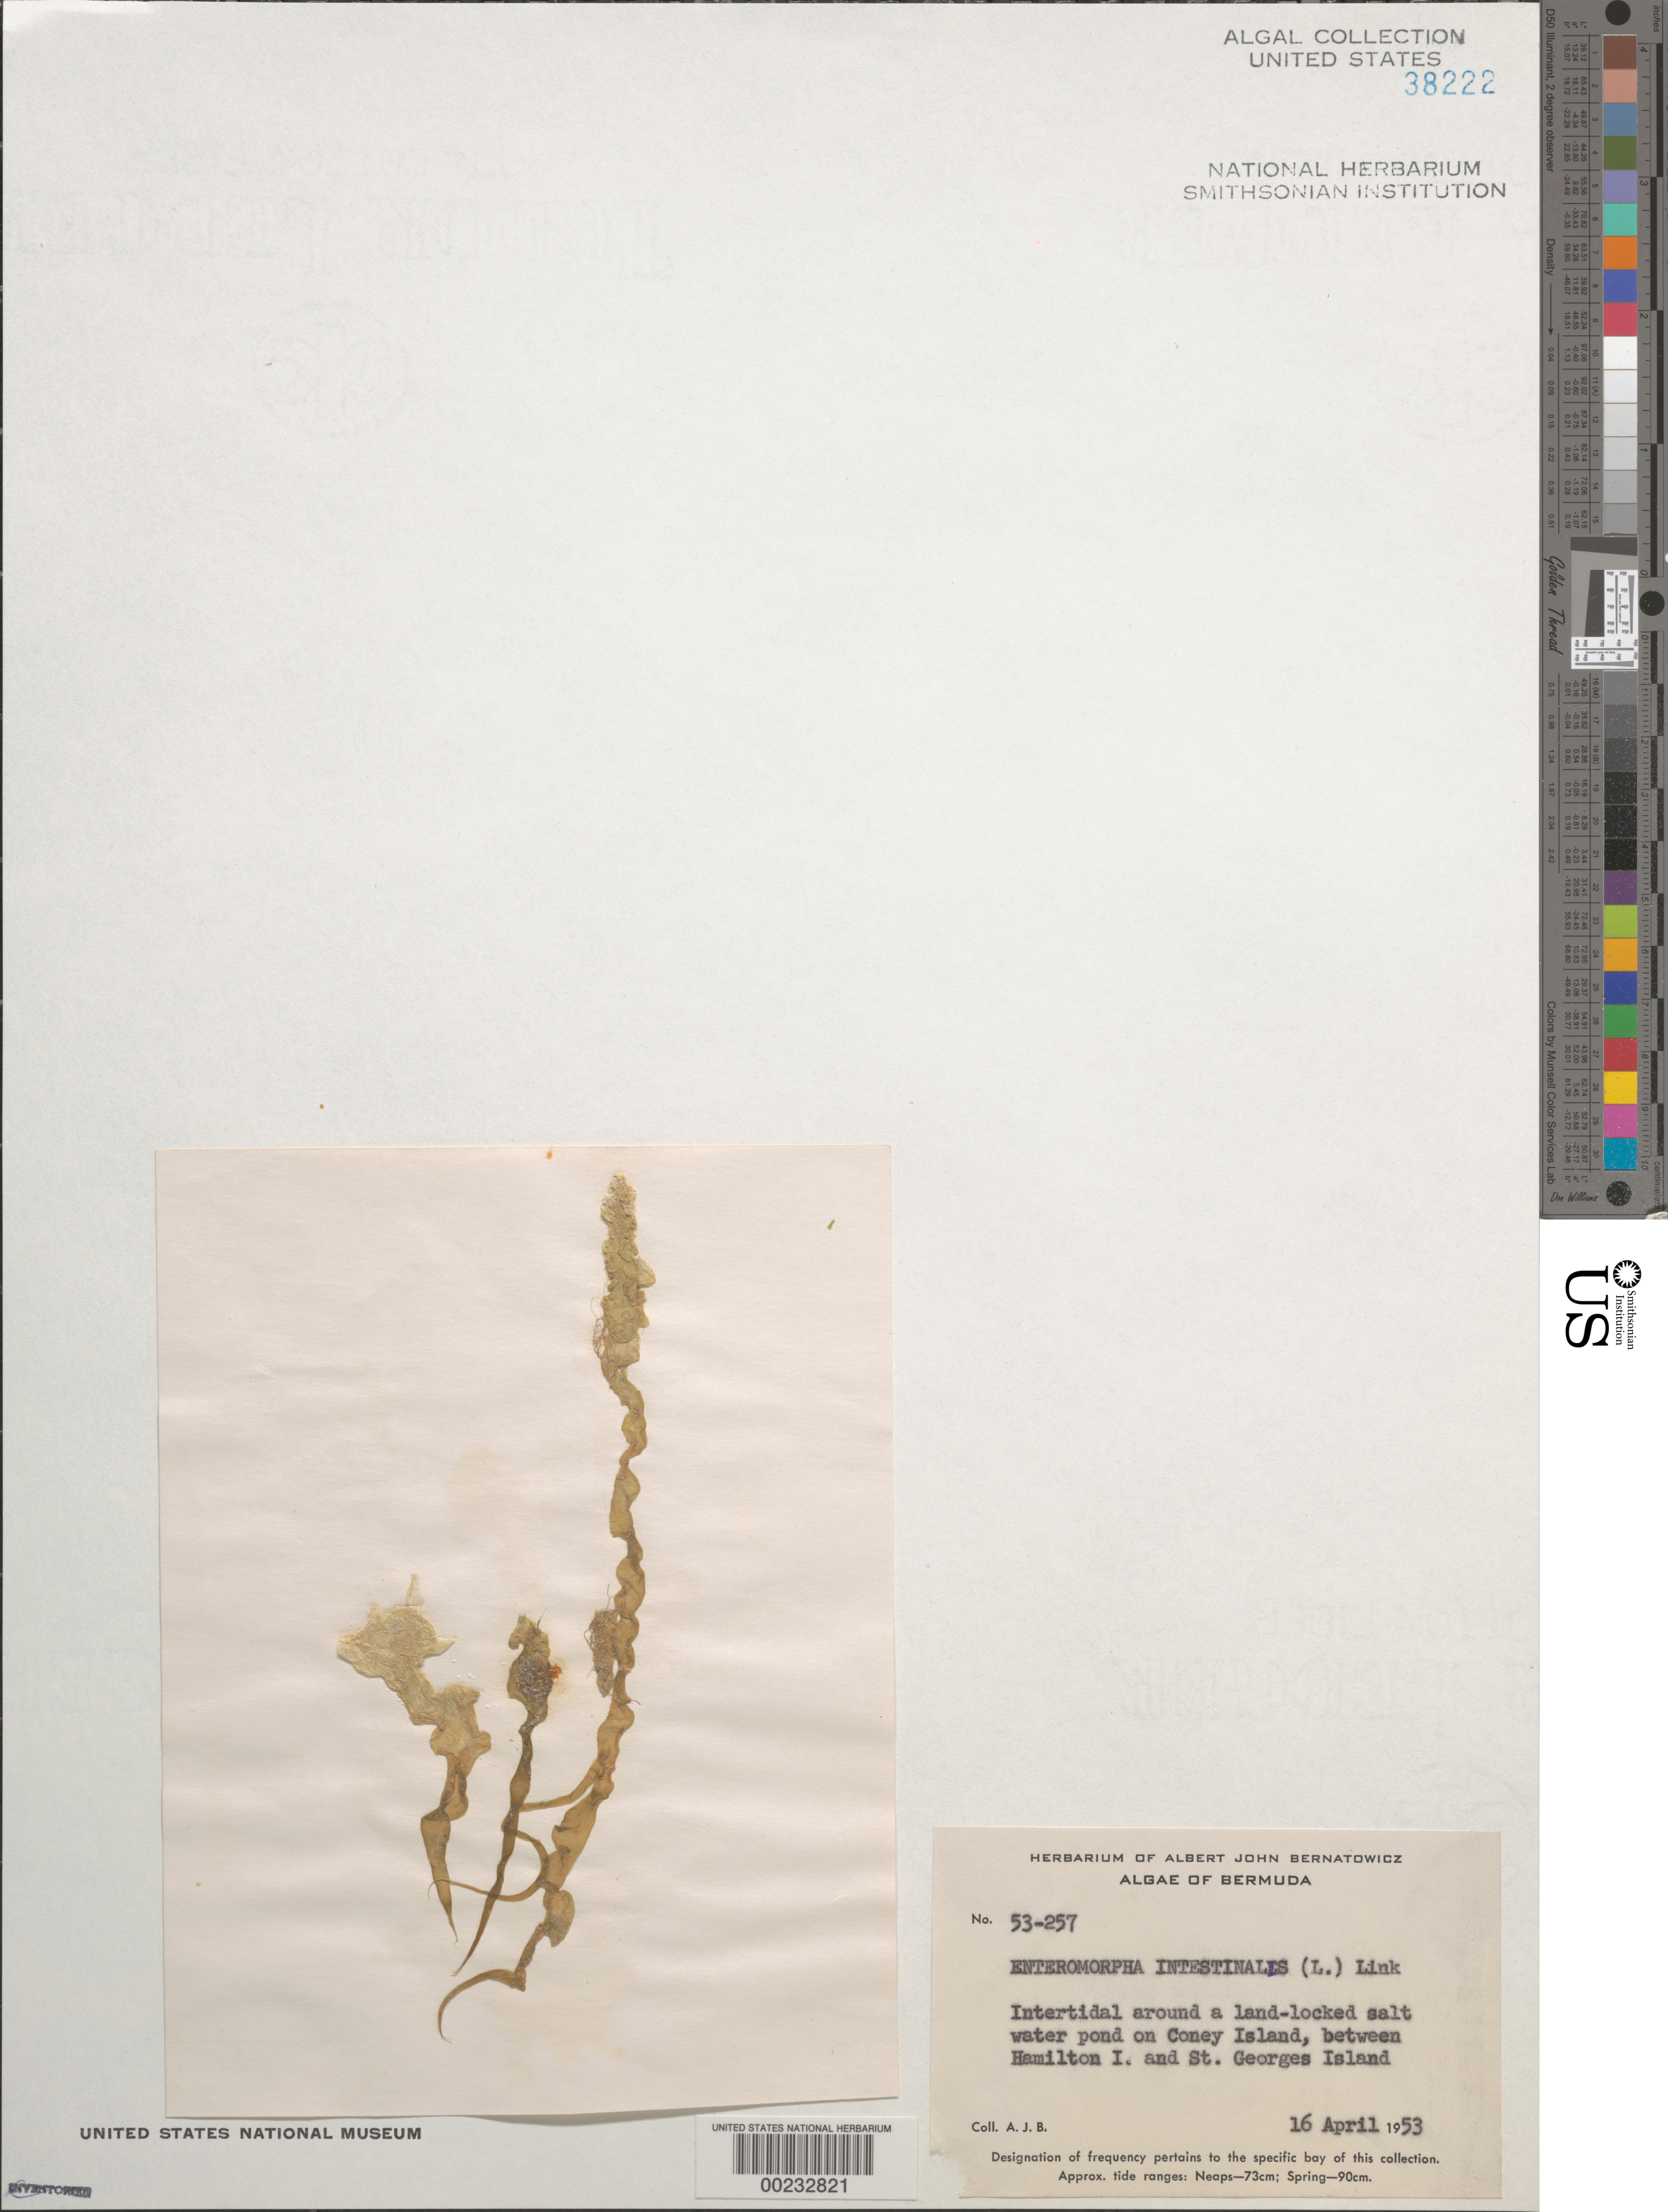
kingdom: Plantae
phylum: Chlorophyta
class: Ulvophyceae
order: Ulvales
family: Ulvaceae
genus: Ulva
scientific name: Ulva intestinalis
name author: L.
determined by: Algae name updating Project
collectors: A. Bernatowicz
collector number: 53-257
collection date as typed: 16 Apr 1953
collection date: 1953-04-16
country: Bermuda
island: Bermuda Island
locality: Coney Island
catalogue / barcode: US 38222